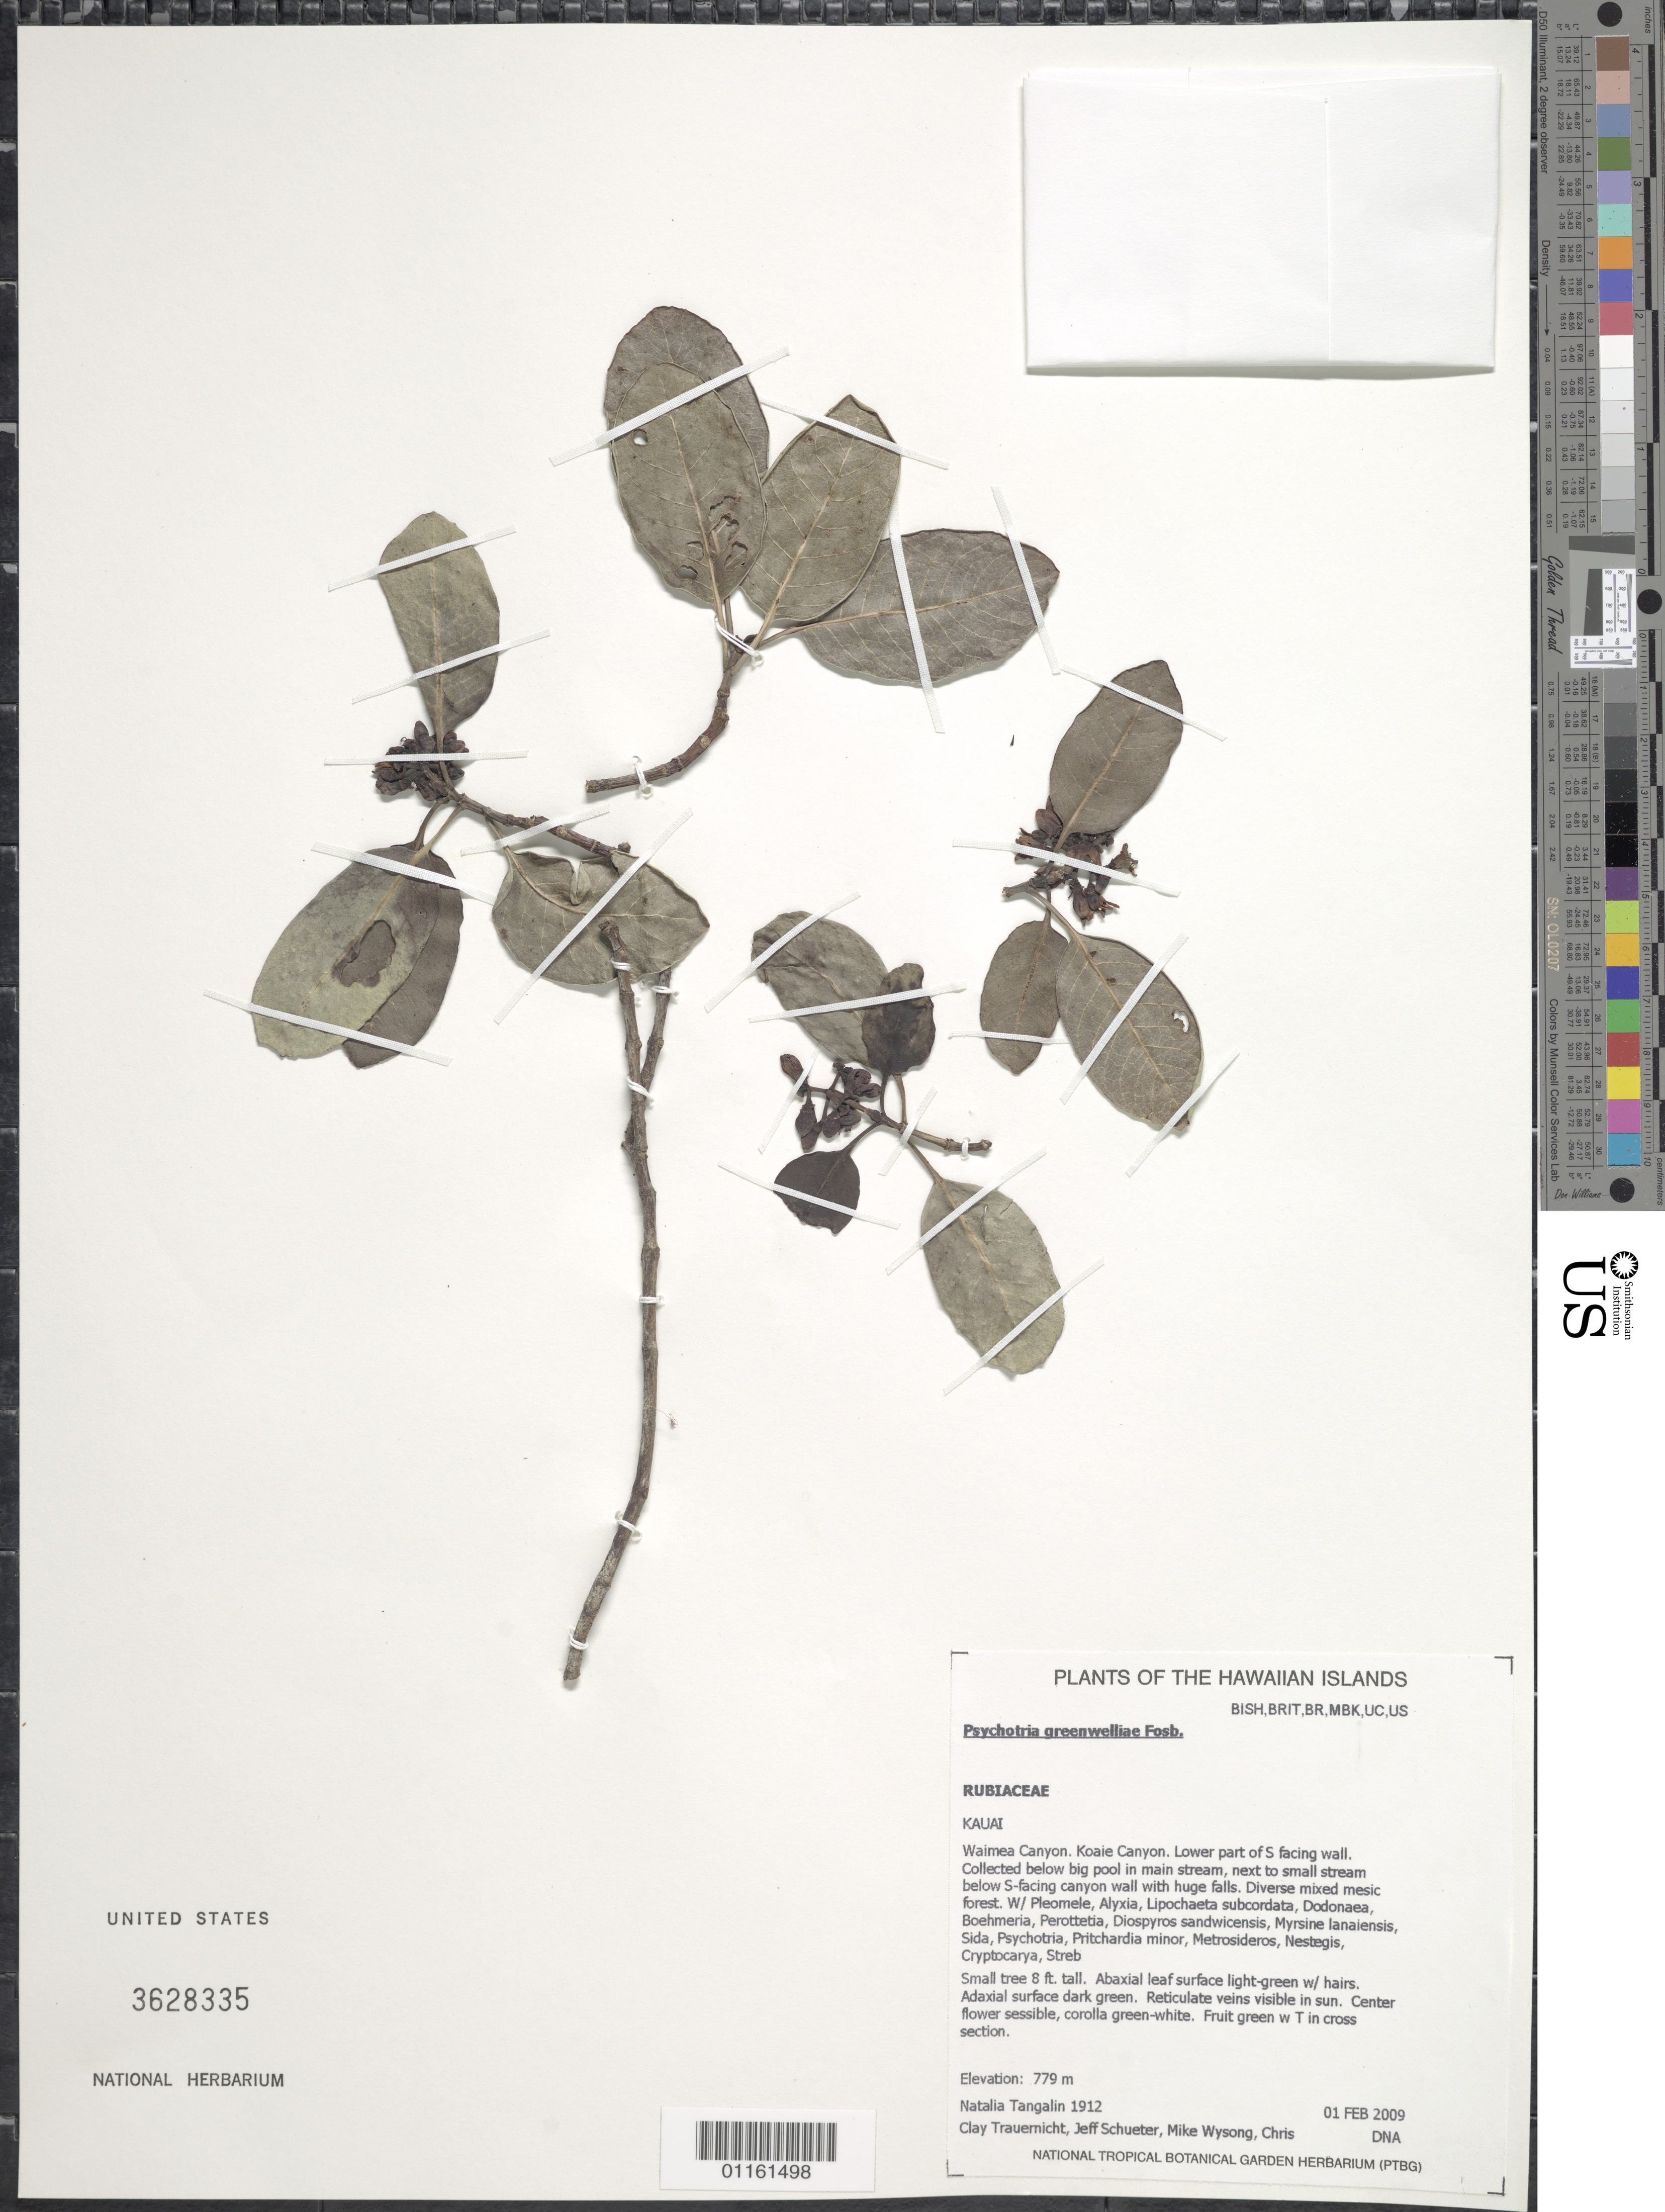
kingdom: Plantae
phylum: Tracheophyta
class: Magnoliopsida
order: Gentianales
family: Rubiaceae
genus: Psychotria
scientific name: Psychotria greenwelliae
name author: Fosberg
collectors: N. Tangalin, C. Trauernicht, J. Schueter, M. Wysong, E. Yuen & C. Yuen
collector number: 1912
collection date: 2009-02-01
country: United States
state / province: Hawaii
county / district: Kauai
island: Kaua'i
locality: Waimea Canyon. Koaie Canyon. Lower part of S facing wall, below big pool in main stream.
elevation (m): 779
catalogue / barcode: US 3628335